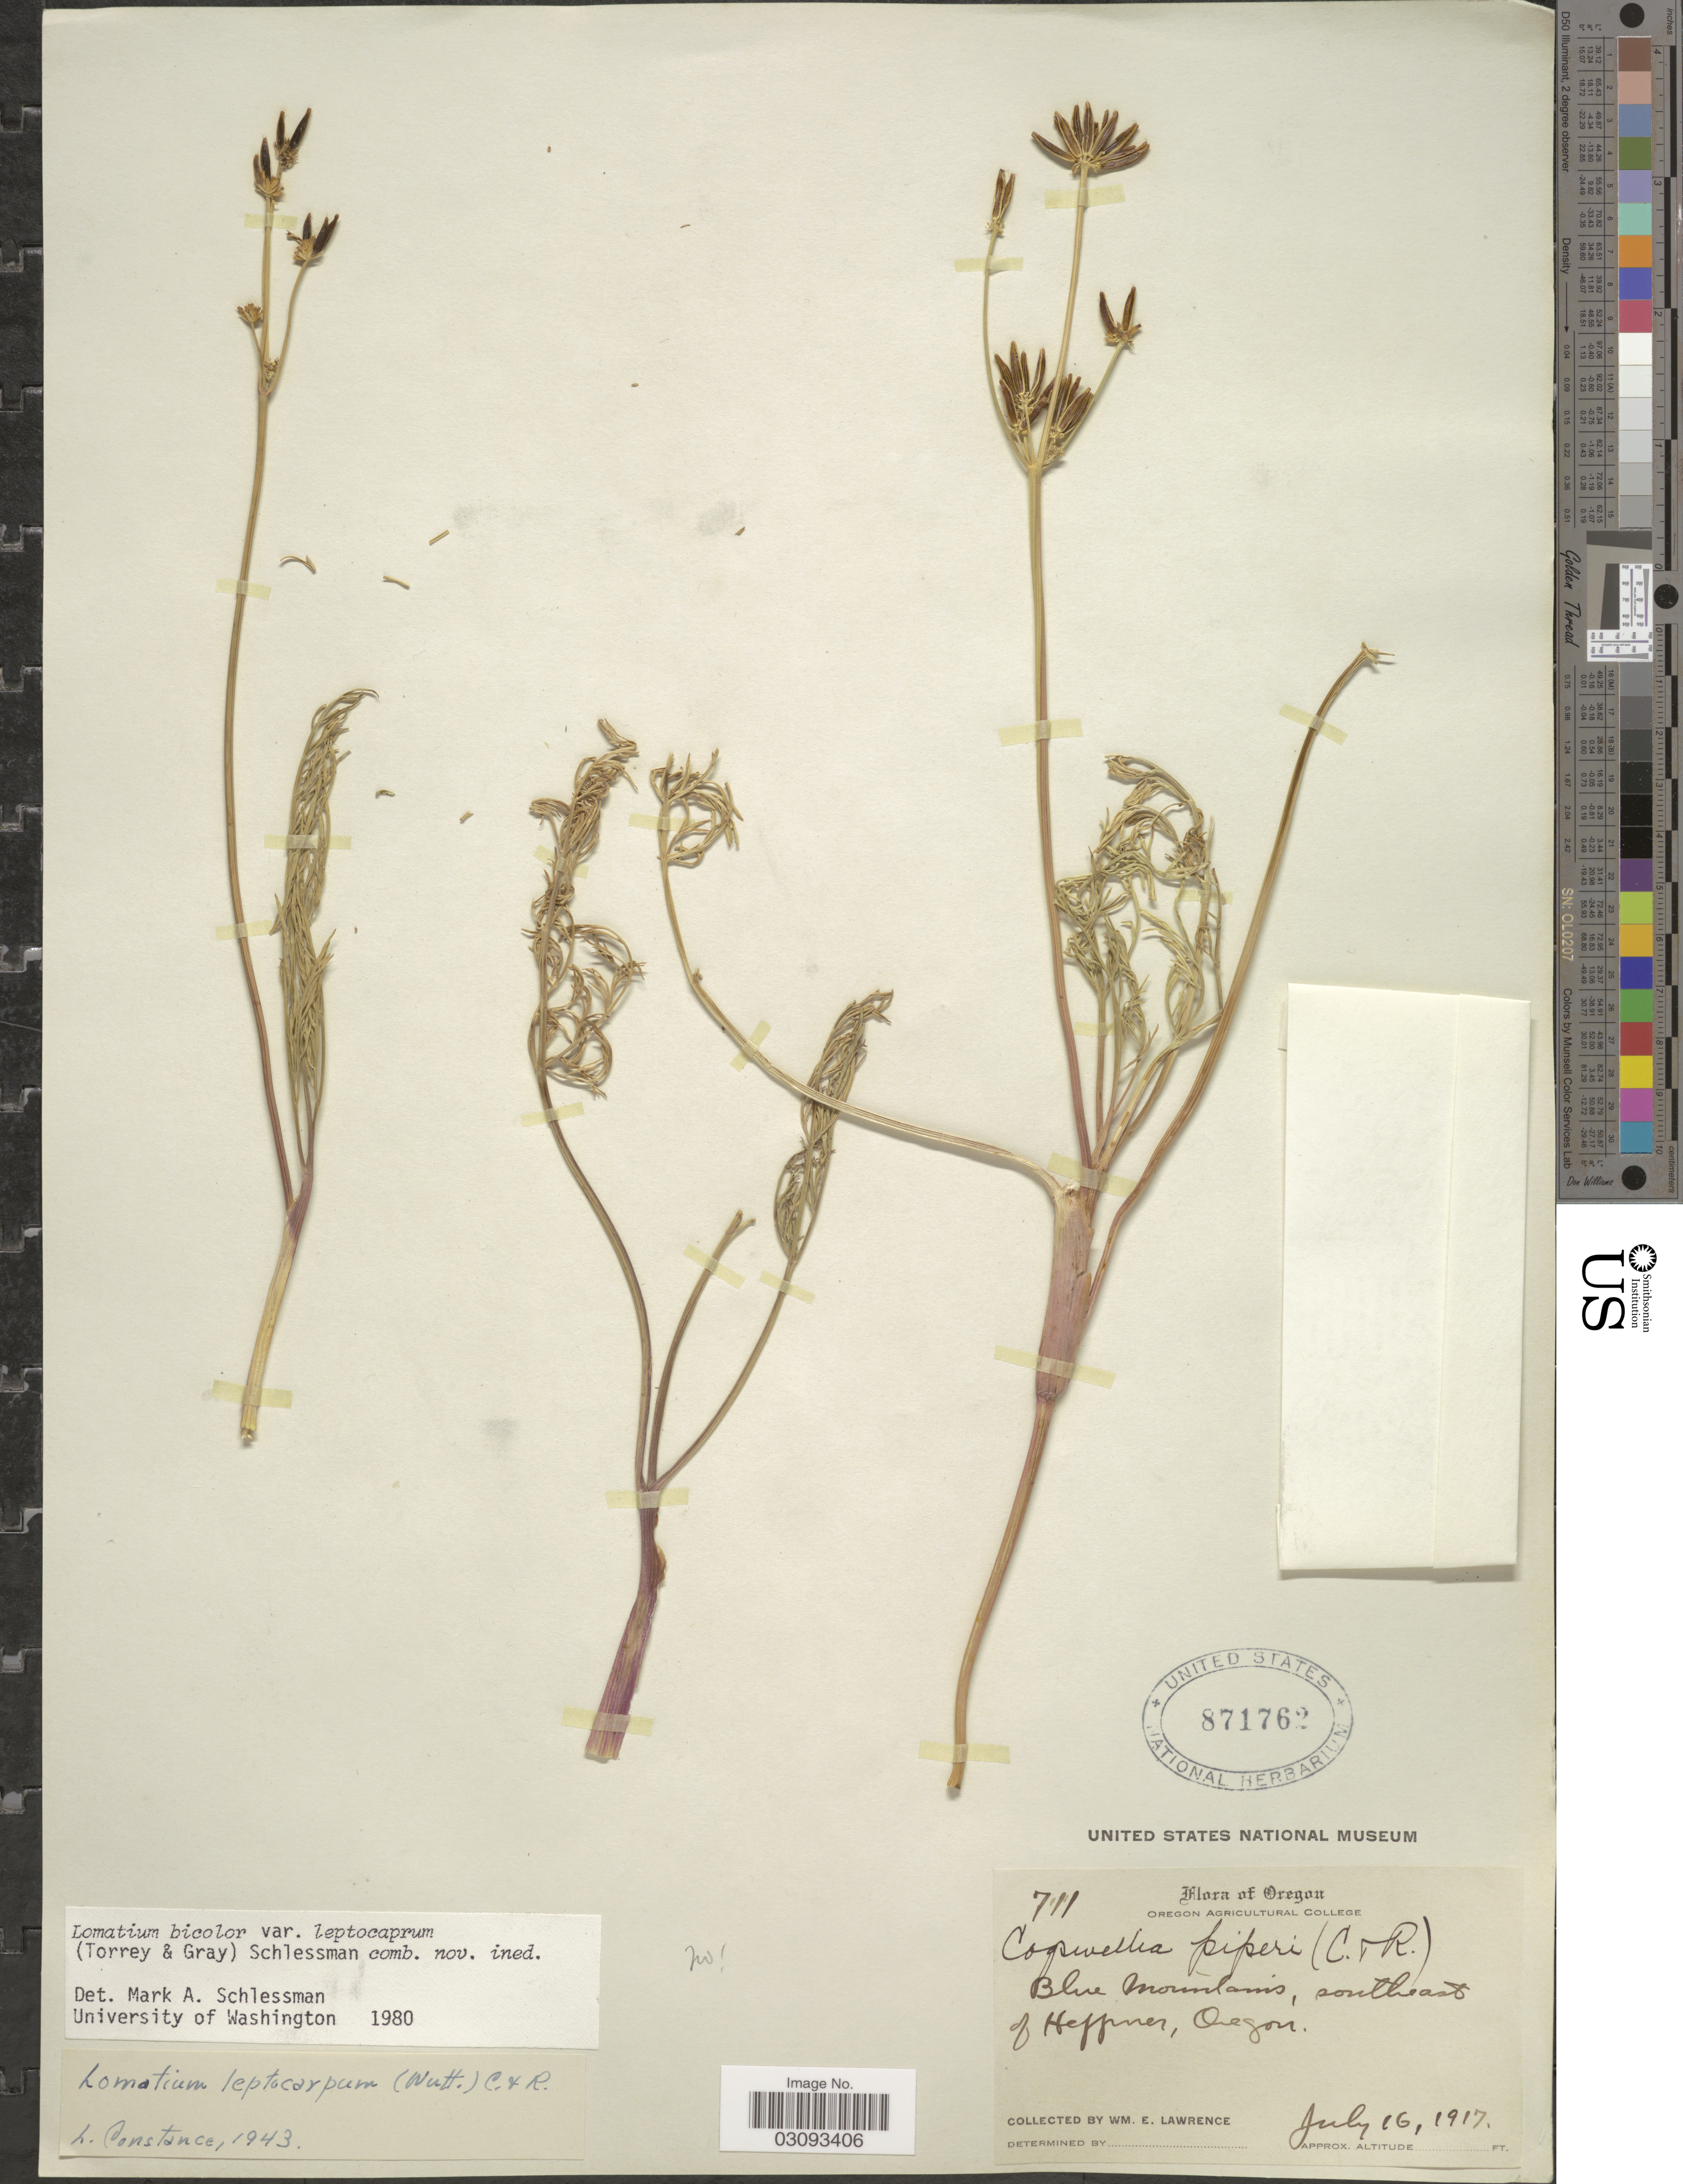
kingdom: Plantae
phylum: Tracheophyta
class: Magnoliopsida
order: Apiales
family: Apiaceae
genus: Lomatium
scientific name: Lomatium bicolor var. leptocarpum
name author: (Torr. & A. Gray) Schlessman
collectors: W. Lawrence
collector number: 711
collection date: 1917-07-16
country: United States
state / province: Oregon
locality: Blue Mountains, southeast of Heppner.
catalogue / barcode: US 871762